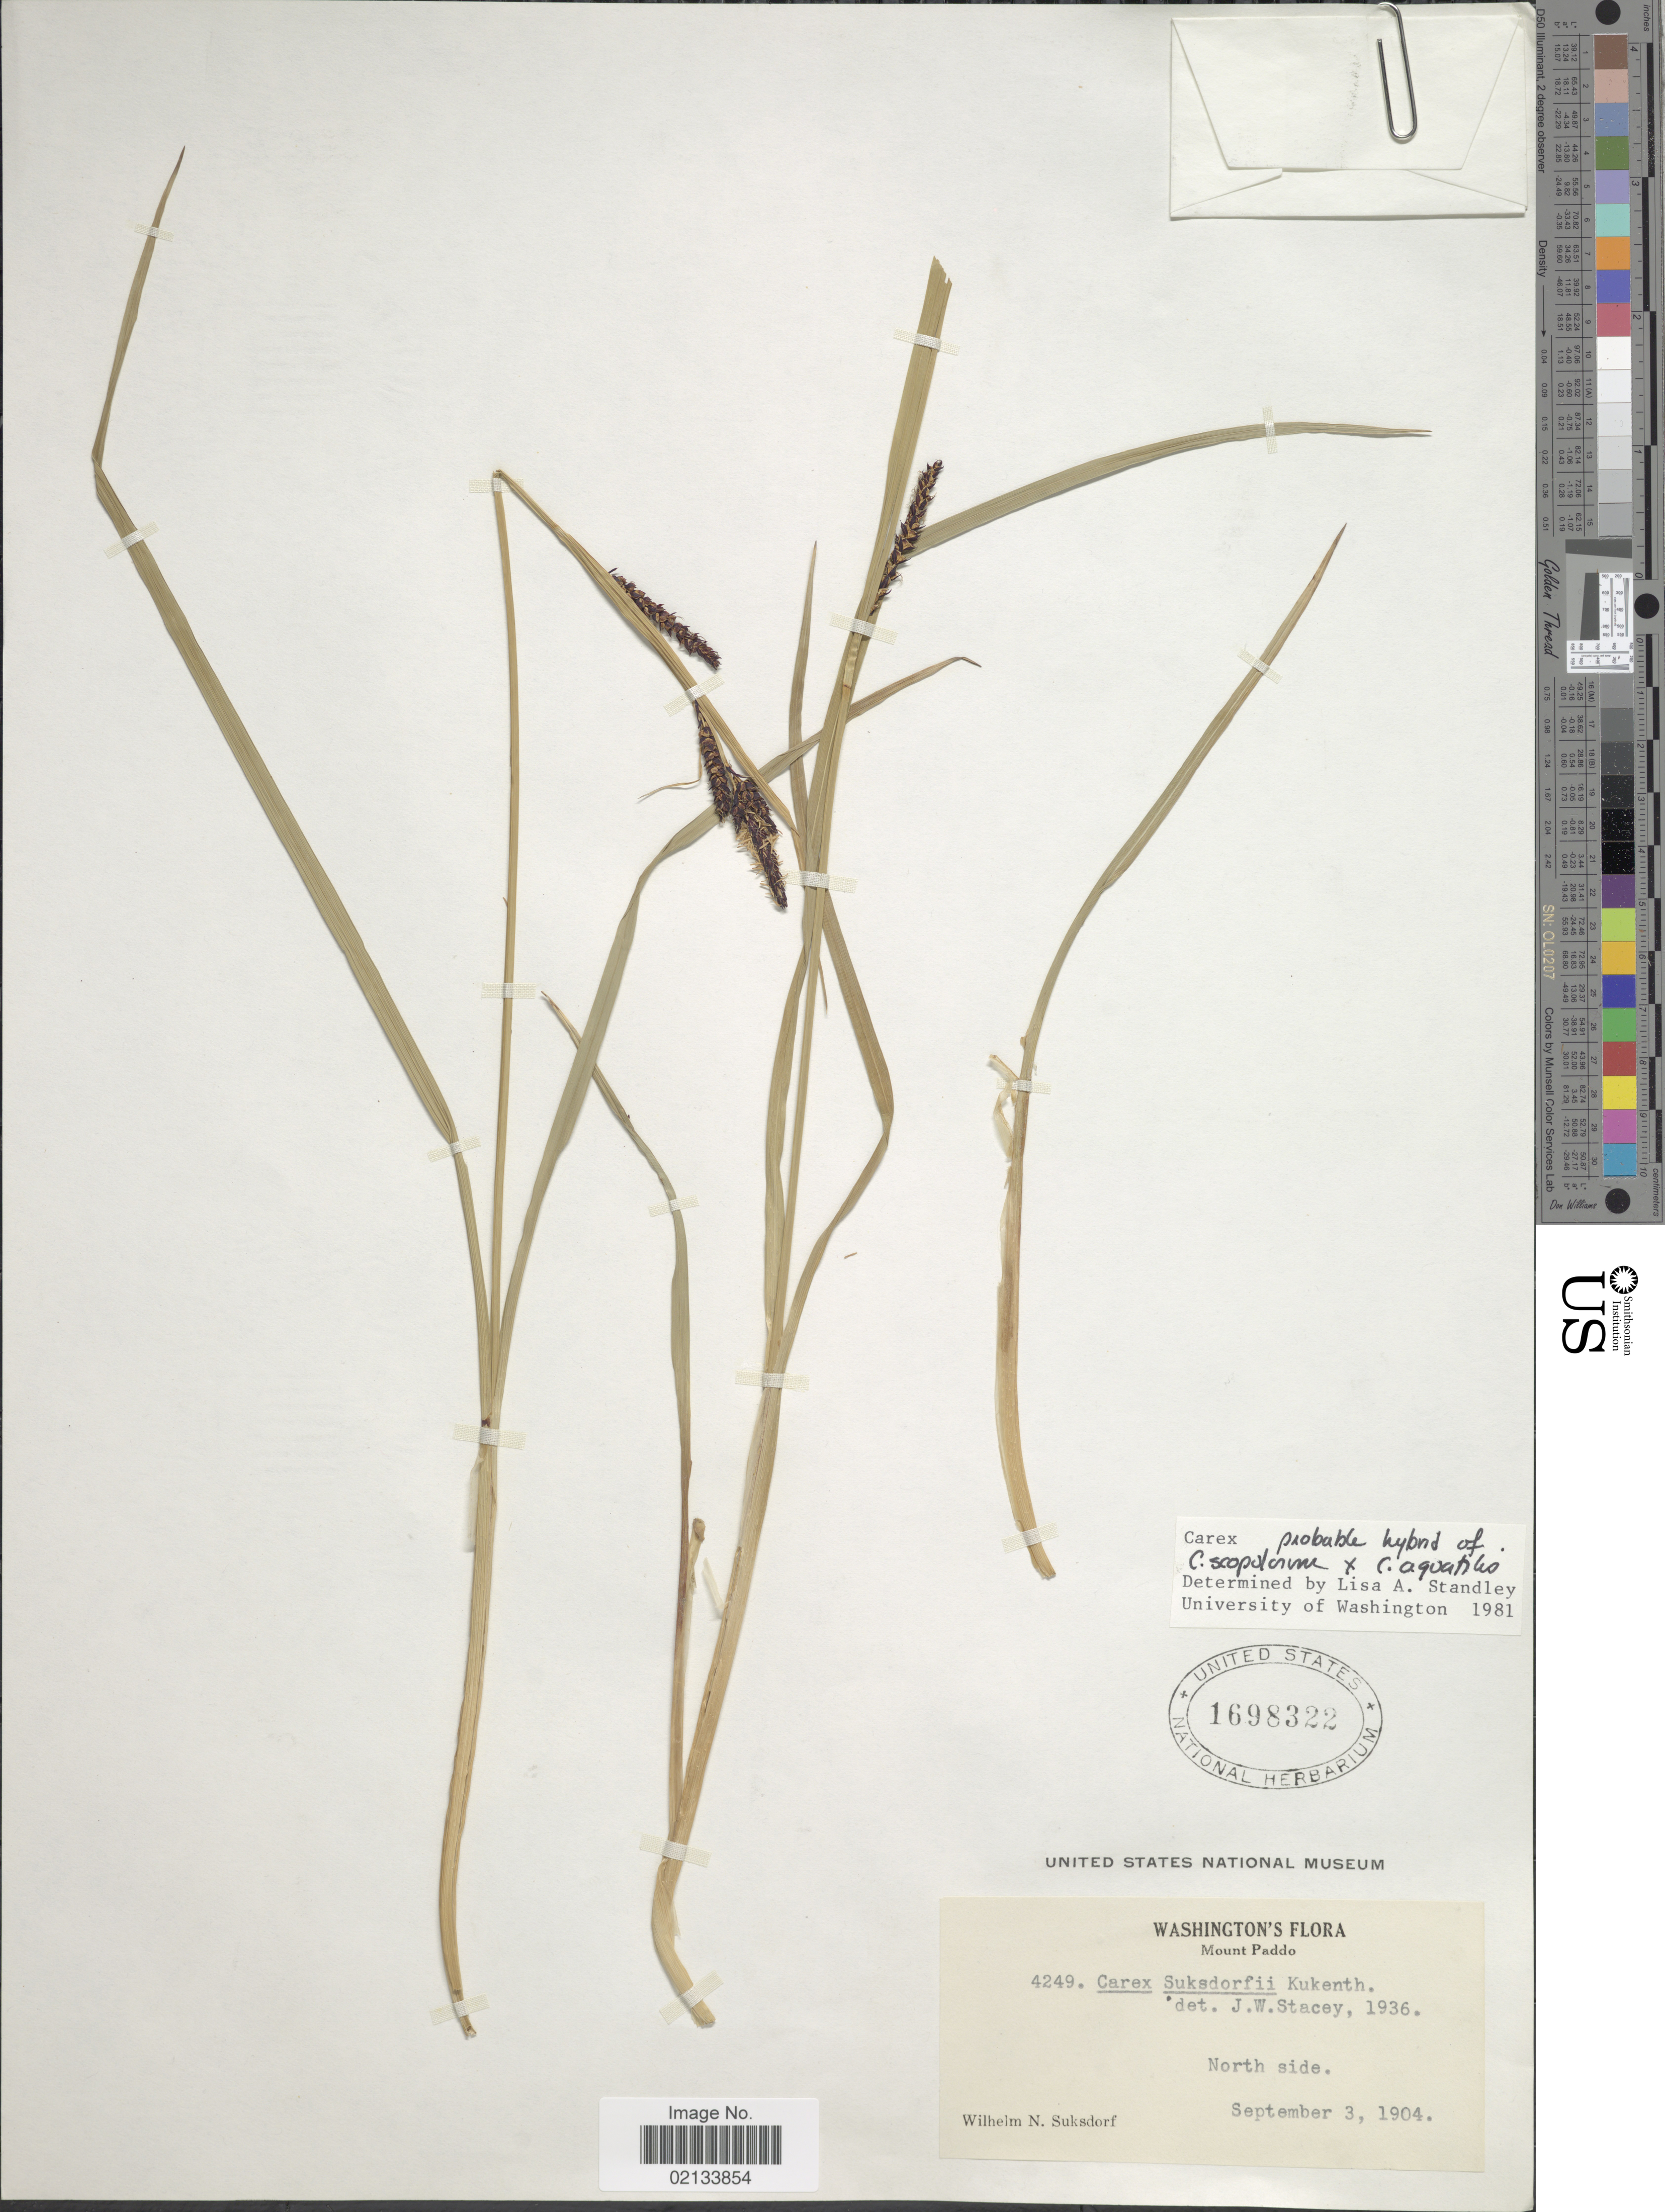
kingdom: Plantae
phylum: Tracheophyta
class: Liliopsida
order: Poales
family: Cyperaceae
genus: Carex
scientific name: Carex scopulorum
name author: Holm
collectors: W. N. Suksdorf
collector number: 4249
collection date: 1904-09-03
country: United States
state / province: Washington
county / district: Skamania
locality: Mount Paddo, north side.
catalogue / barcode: US 1698322